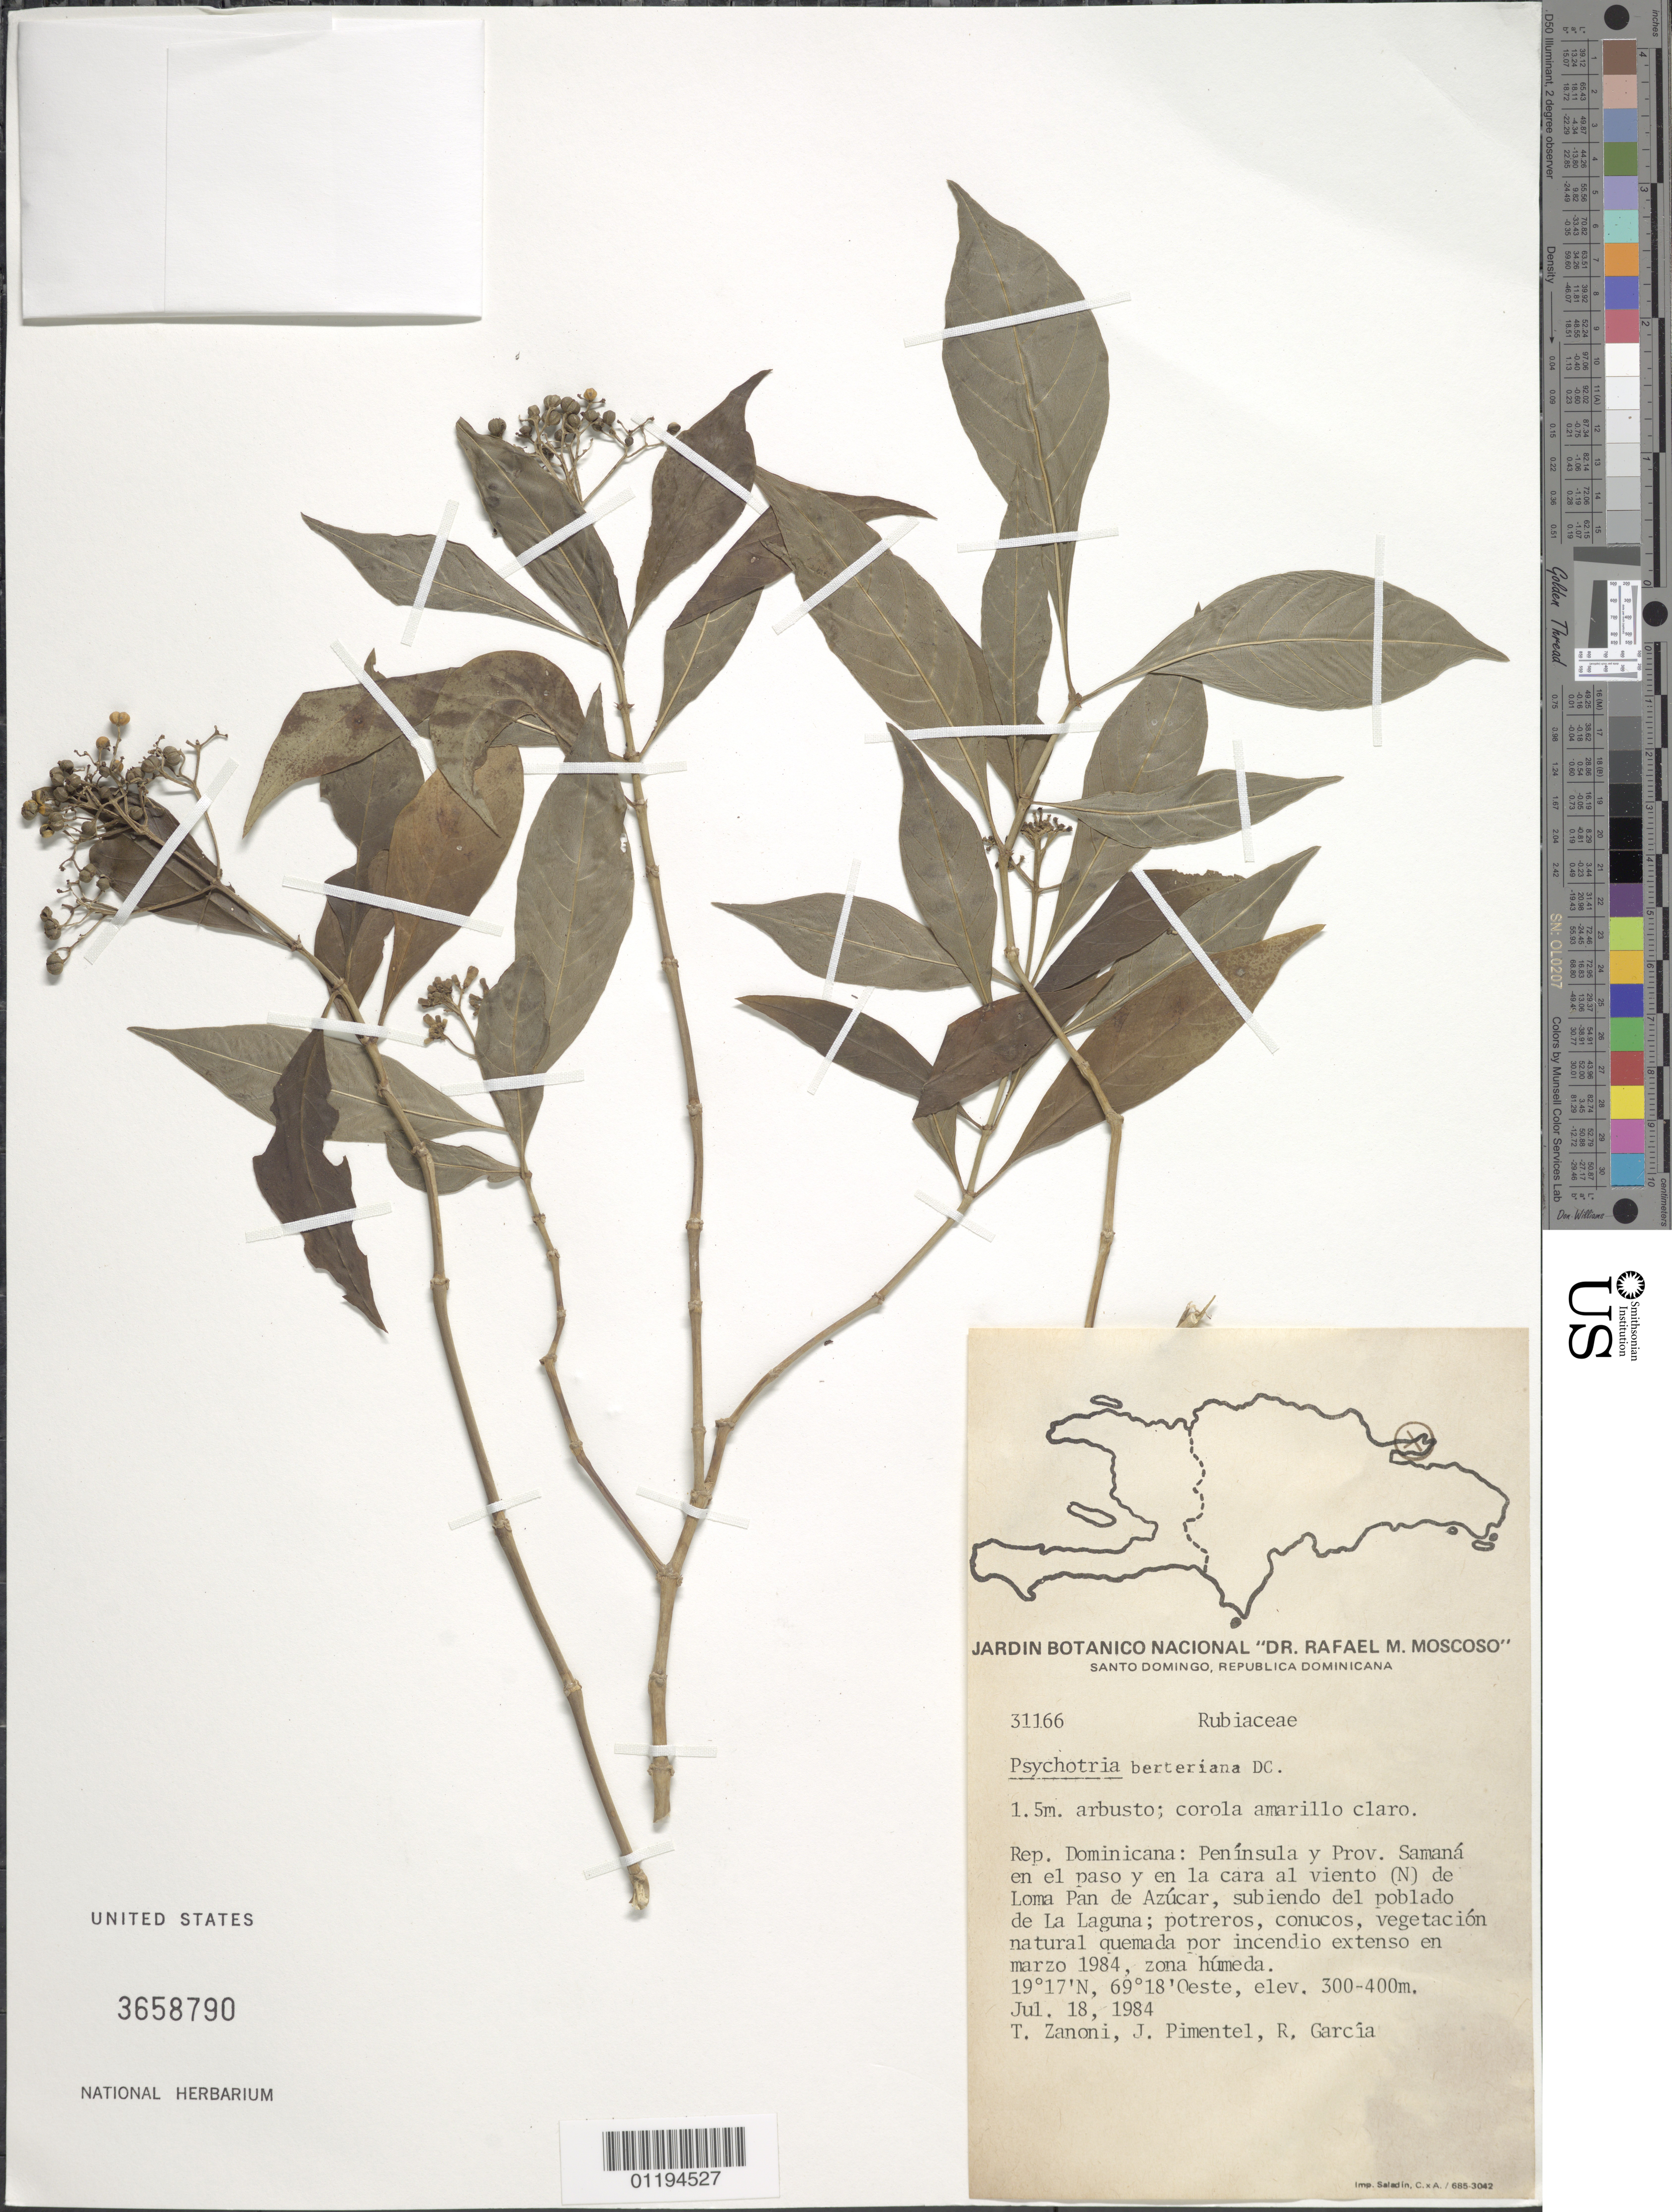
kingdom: Plantae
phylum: Tracheophyta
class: Magnoliopsida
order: Gentianales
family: Rubiaceae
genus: Psychotria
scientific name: Psychotria berteroana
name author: DC.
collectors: T. A. Zanoni, J. Pimental & R. Garcia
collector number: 31166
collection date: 1984-07-18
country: Dominican Republic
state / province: Samaná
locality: N of Loma Pan de Azucar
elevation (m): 300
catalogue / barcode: US 3658790